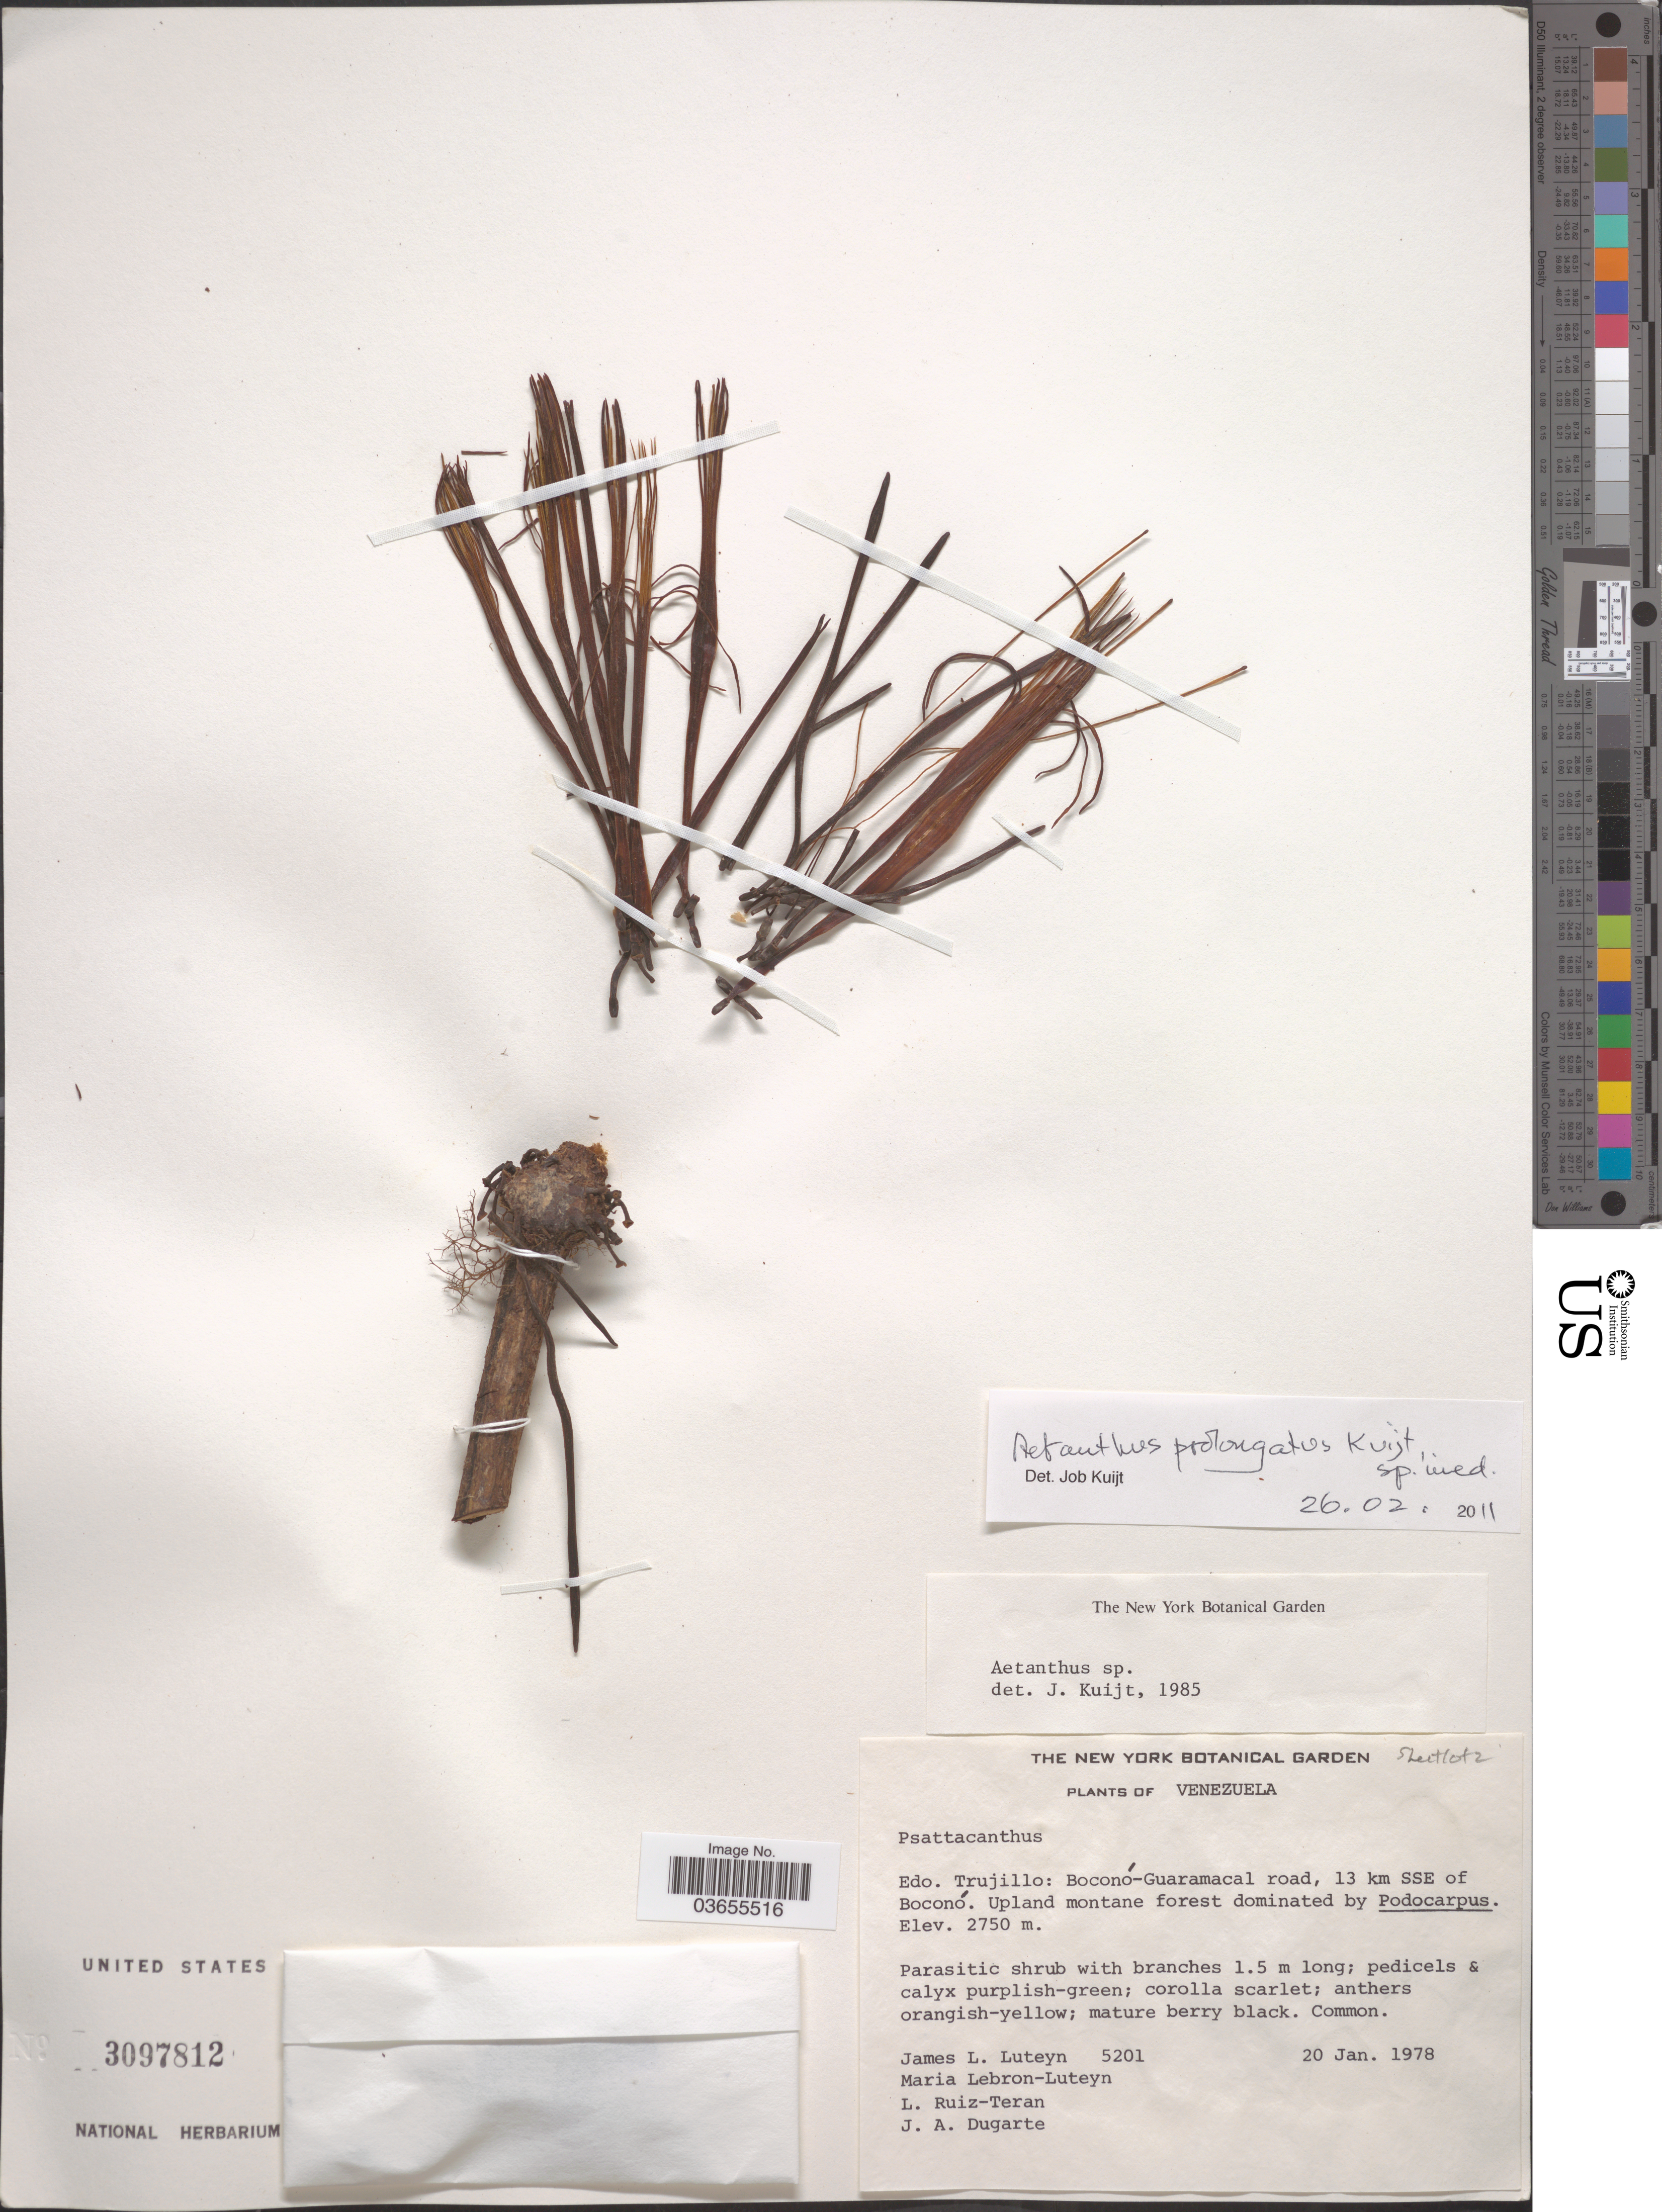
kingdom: Plantae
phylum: Tracheophyta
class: Magnoliopsida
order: Santalales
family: Loranthaceae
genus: Aetanthus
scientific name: Aetanthus prolongatus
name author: Kuijt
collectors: J. L. Luteyn, M. L. Lebrón-Luteyn, L. E. Ruíz-Terán & J. Dugarte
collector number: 5201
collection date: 1978-01-20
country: Venezuela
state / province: Trujillo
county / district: Boconó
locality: Boconó-Guaramacal road, 13 km SSE of Boconó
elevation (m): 2750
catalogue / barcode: US 3097812